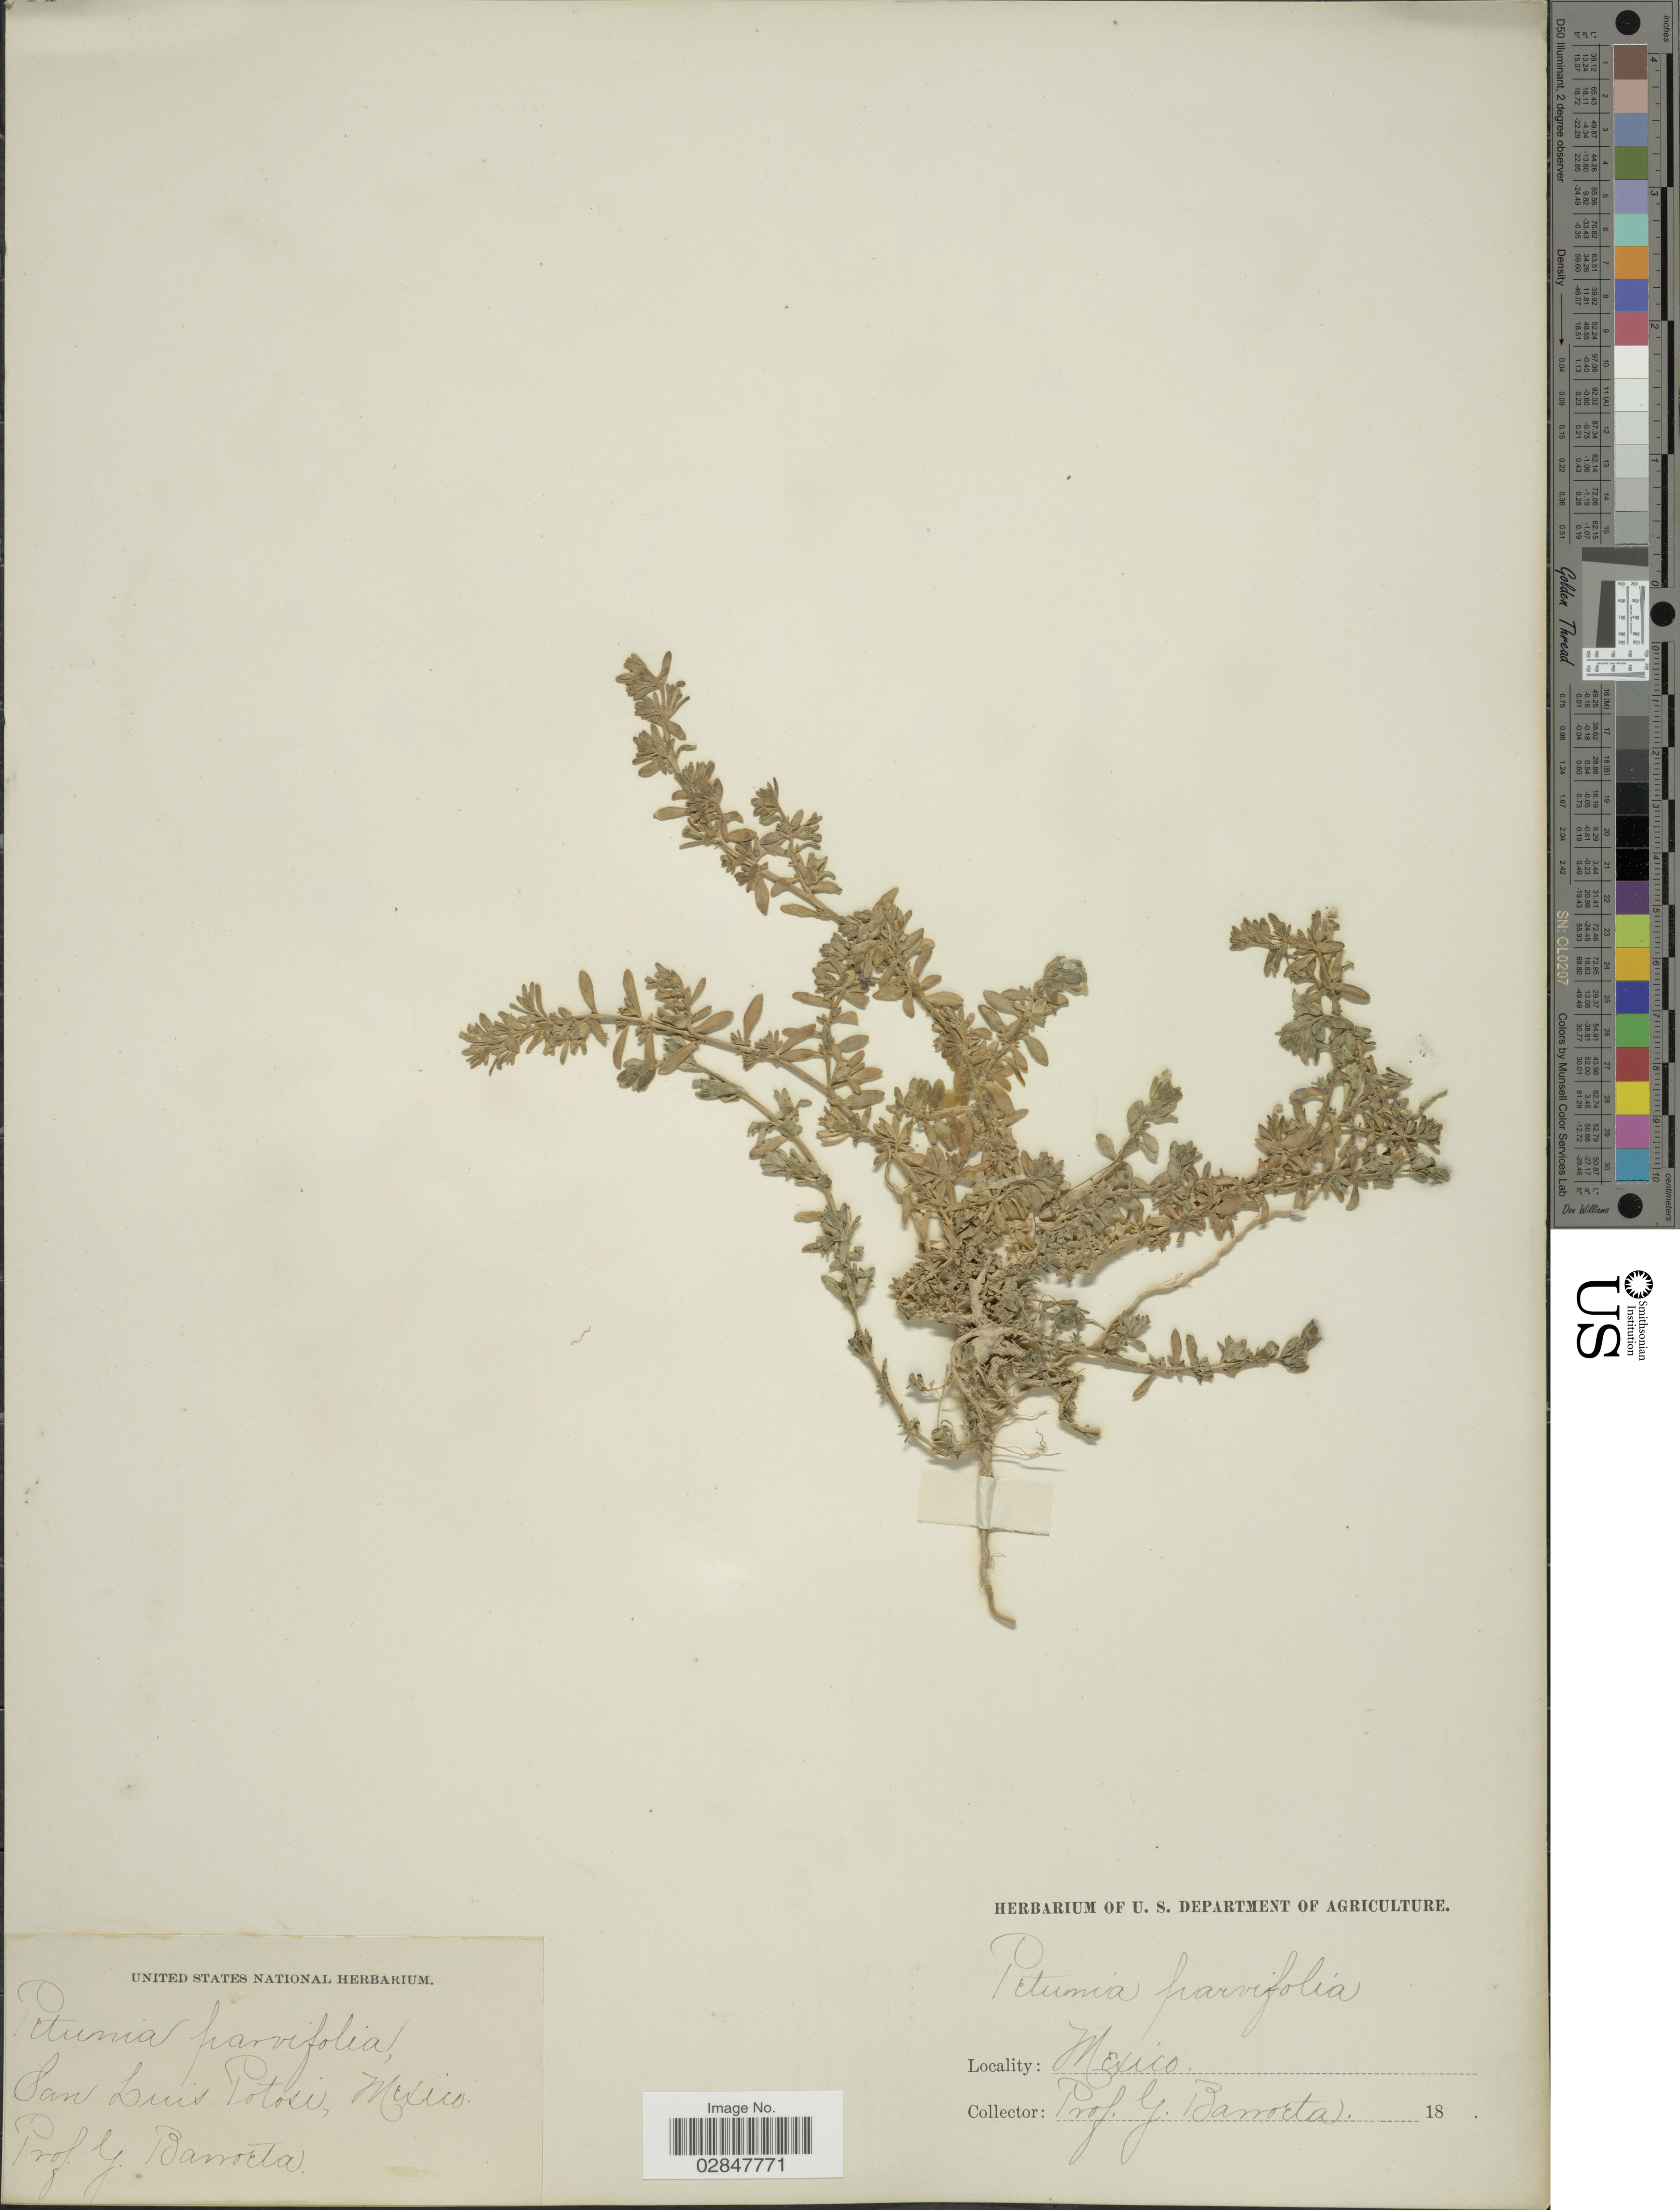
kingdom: Plantae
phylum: Tracheophyta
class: Magnoliopsida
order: Solanales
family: Solanaceae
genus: Petunia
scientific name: Petunia parviflora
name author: Juss.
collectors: P. Banorta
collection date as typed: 18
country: Mexico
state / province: San Luis Potosí